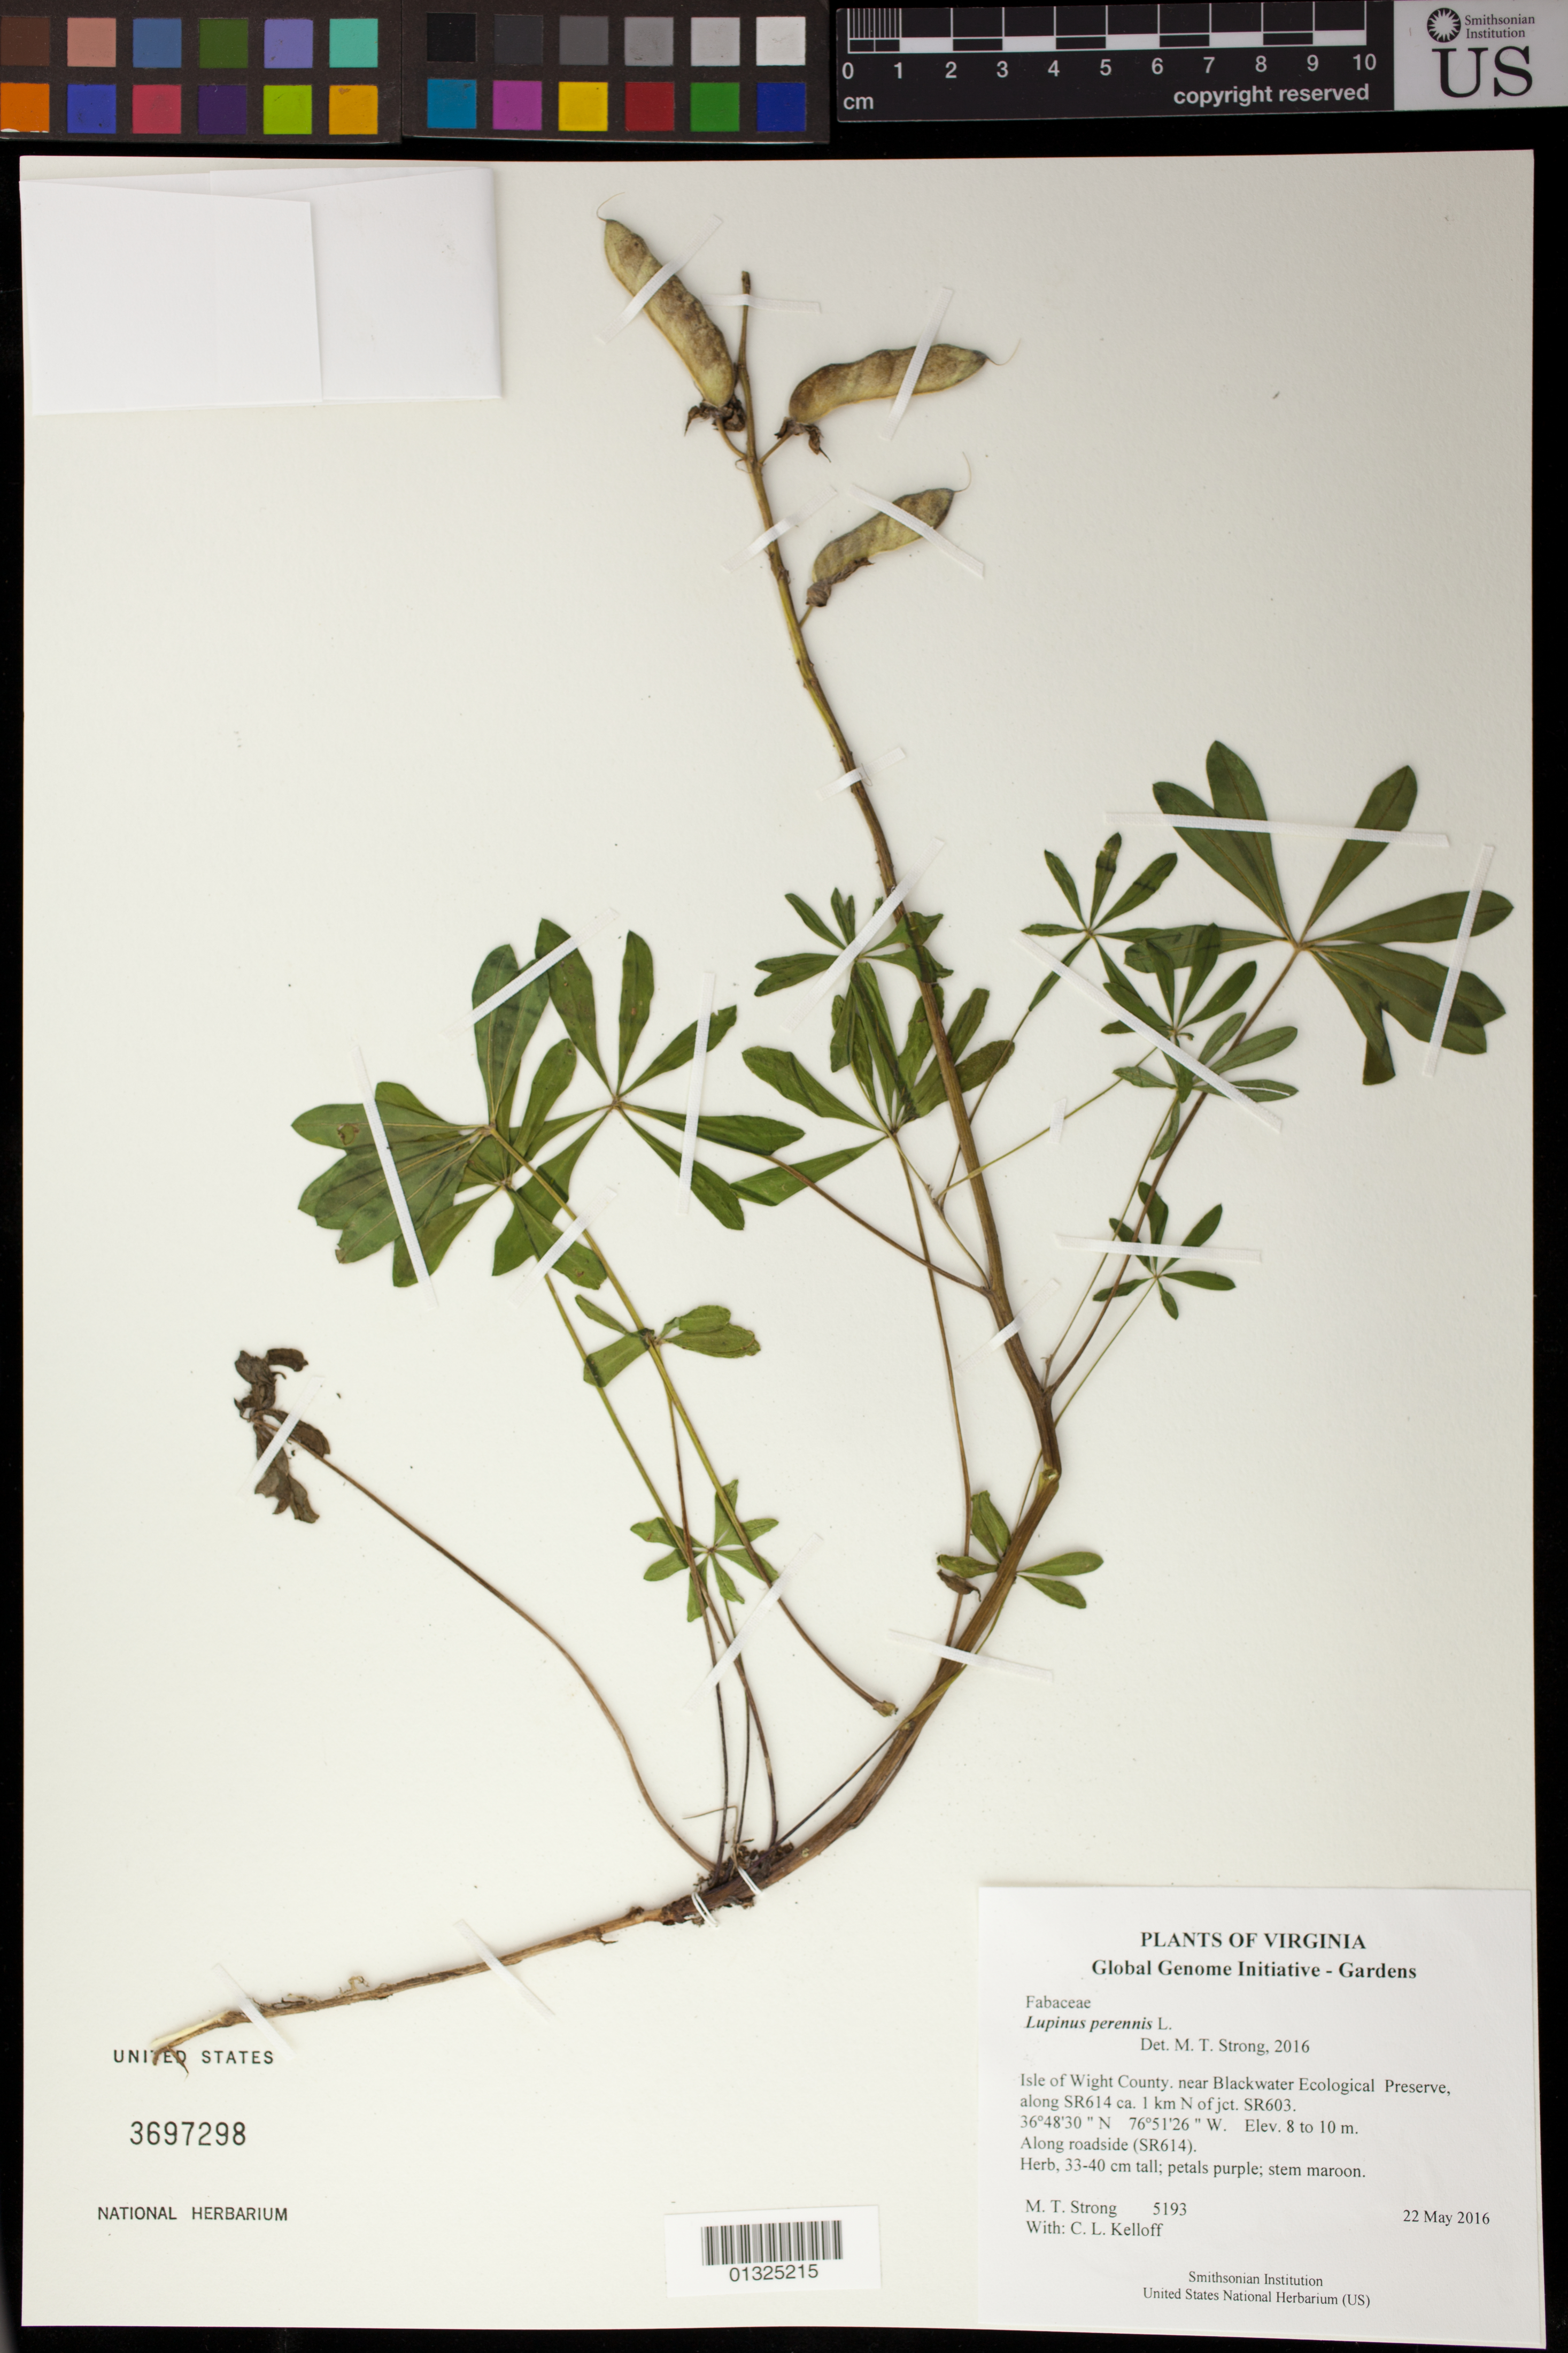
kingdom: Plantae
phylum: Tracheophyta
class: Magnoliopsida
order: Fabales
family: Fabaceae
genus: Lupinus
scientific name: Lupinus perennis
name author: L.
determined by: Strong, Mark T., (BOT), Smithsonian Institution - National Museum of Natural History (UNITED STATES)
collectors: M. T. Strong & C. L. Kelloff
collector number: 5193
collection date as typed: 22 May 2016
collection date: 2016-05-22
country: United States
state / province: Virginia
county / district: Isle of Wight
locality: near Blackwater Ecological Preserve, along SR614 ca. 1 km N of jct SR603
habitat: Along roadside (SR614)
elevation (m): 8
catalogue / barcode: US 3697298